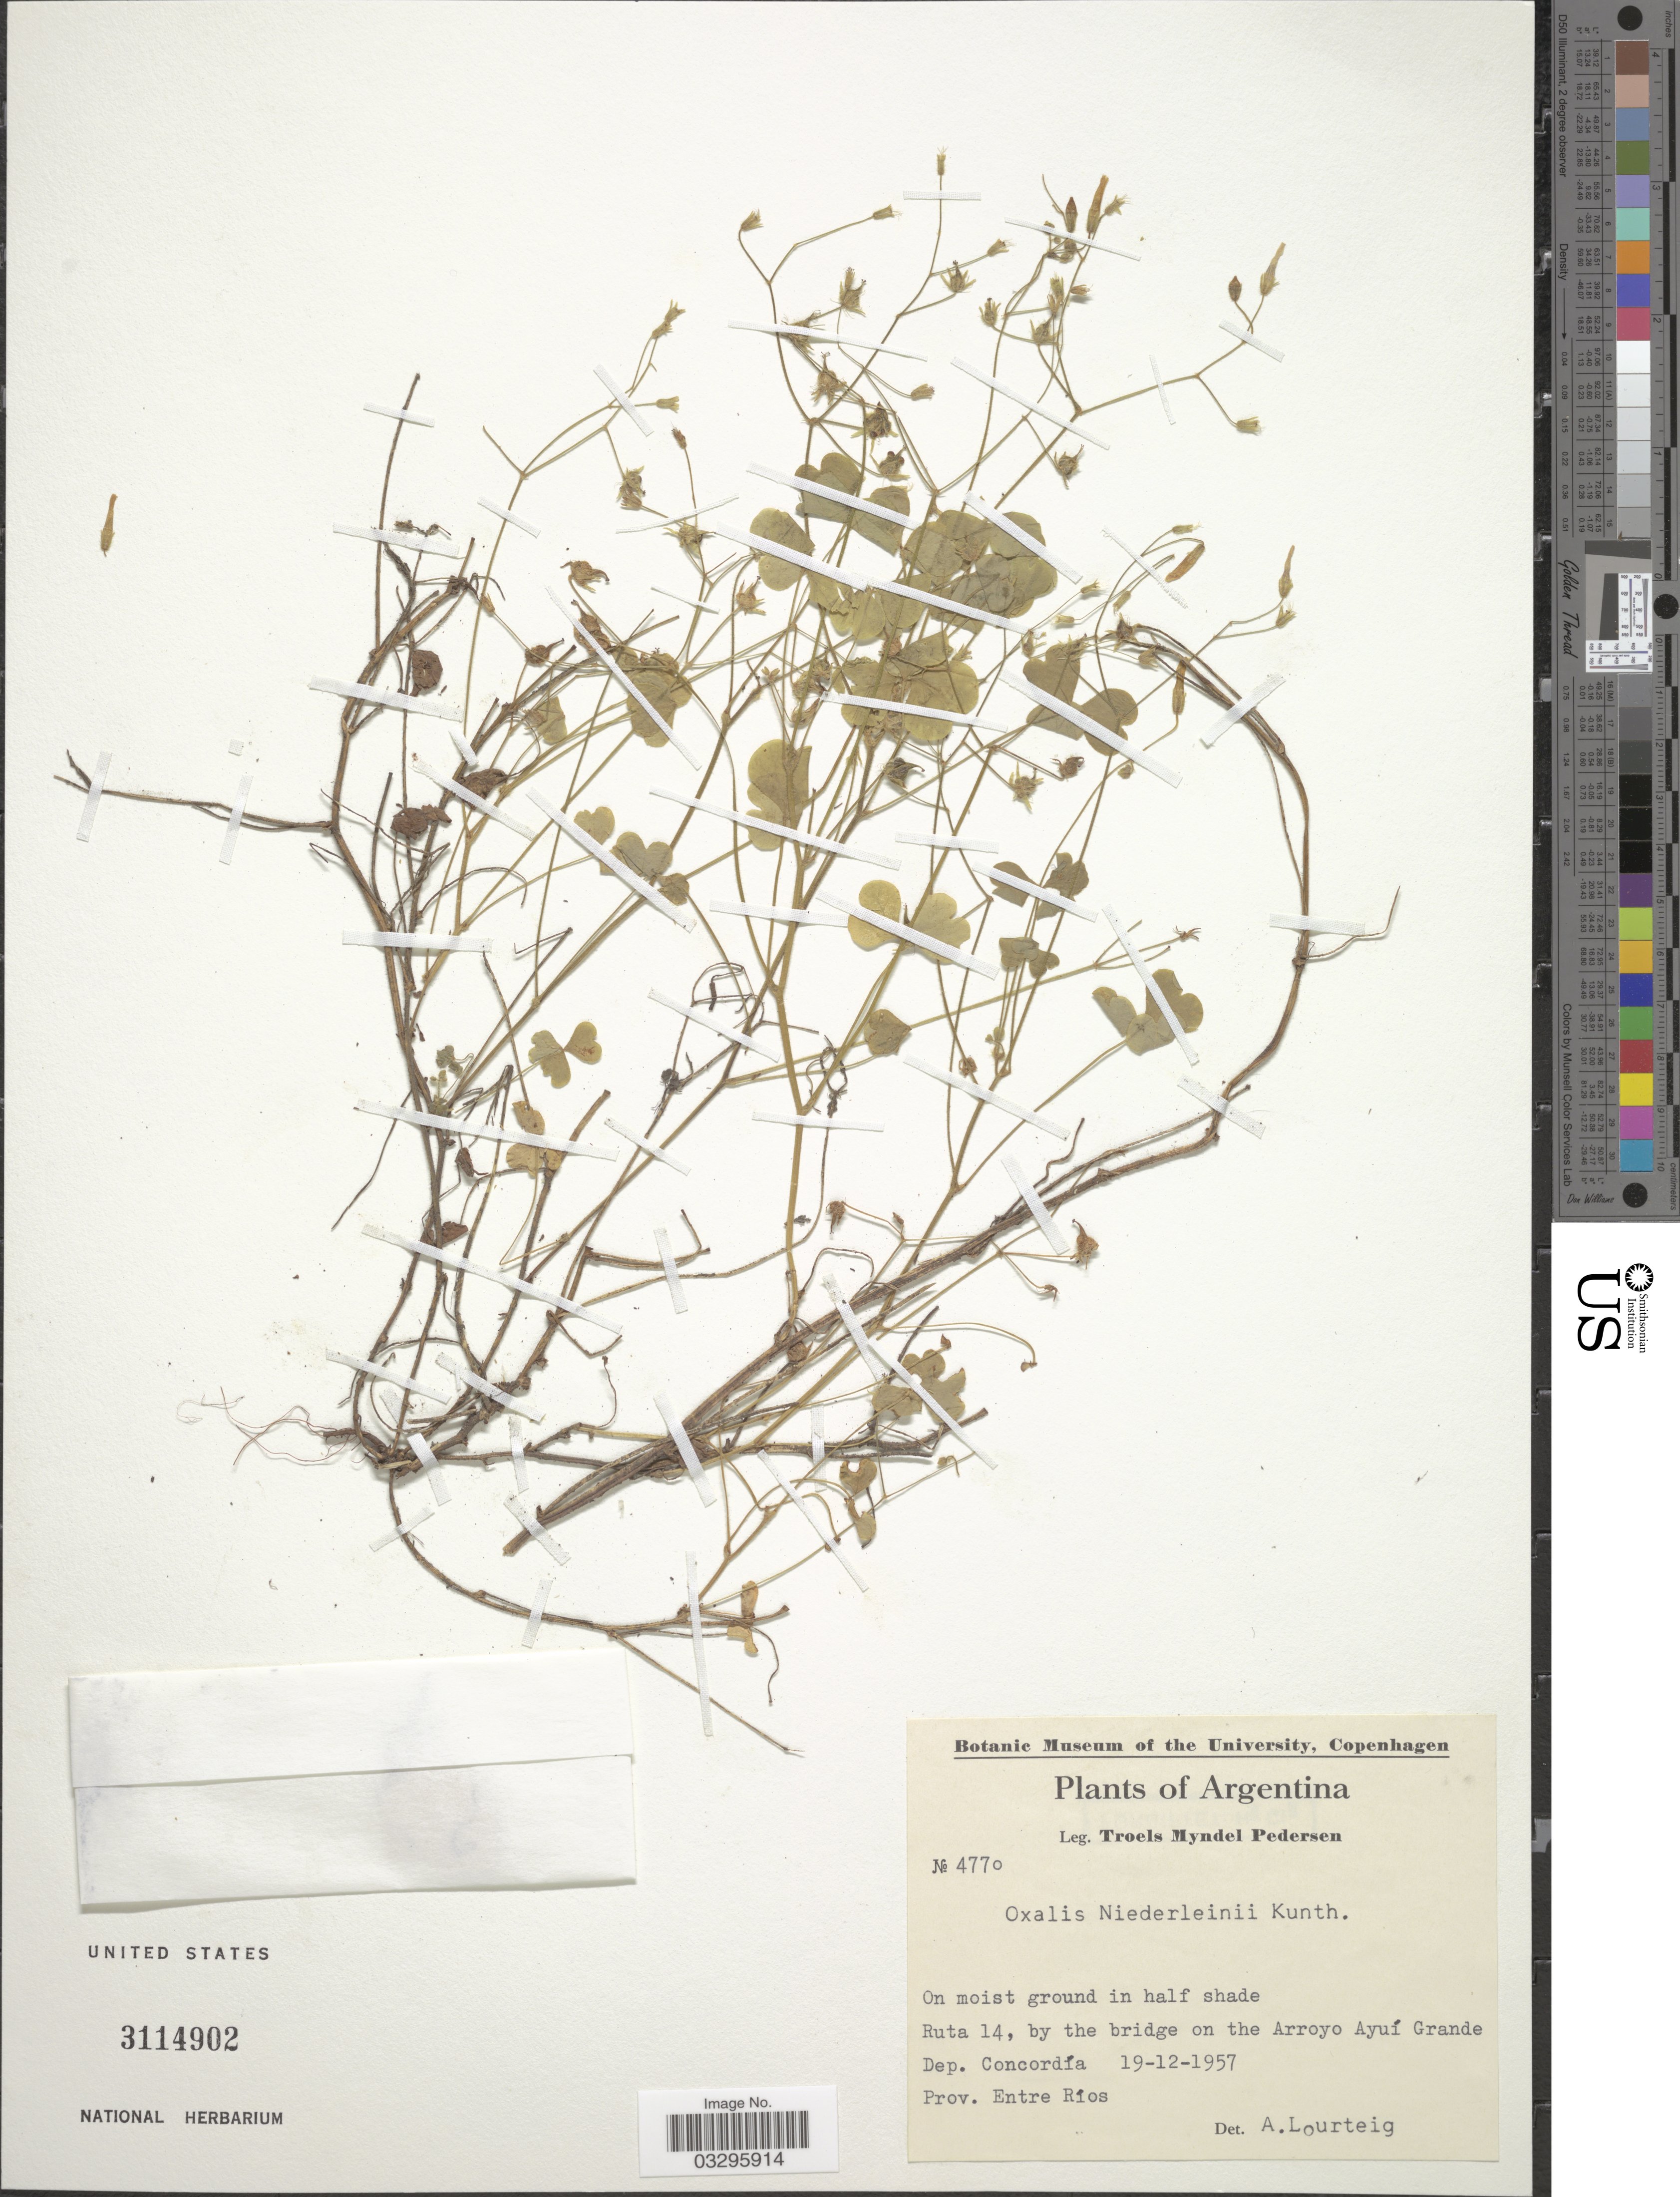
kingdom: Plantae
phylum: Tracheophyta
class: Magnoliopsida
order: Oxalidales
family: Oxalidaceae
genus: Oxalis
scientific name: Oxalis niederleinii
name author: R. Knuth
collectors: T. Pederson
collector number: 4770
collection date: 1957-12-19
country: Argentina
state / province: Entre Rios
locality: Ruta 14, by the bridge on the Arroyo Ayuí Grande. Dep. Concordía.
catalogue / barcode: US 3114902